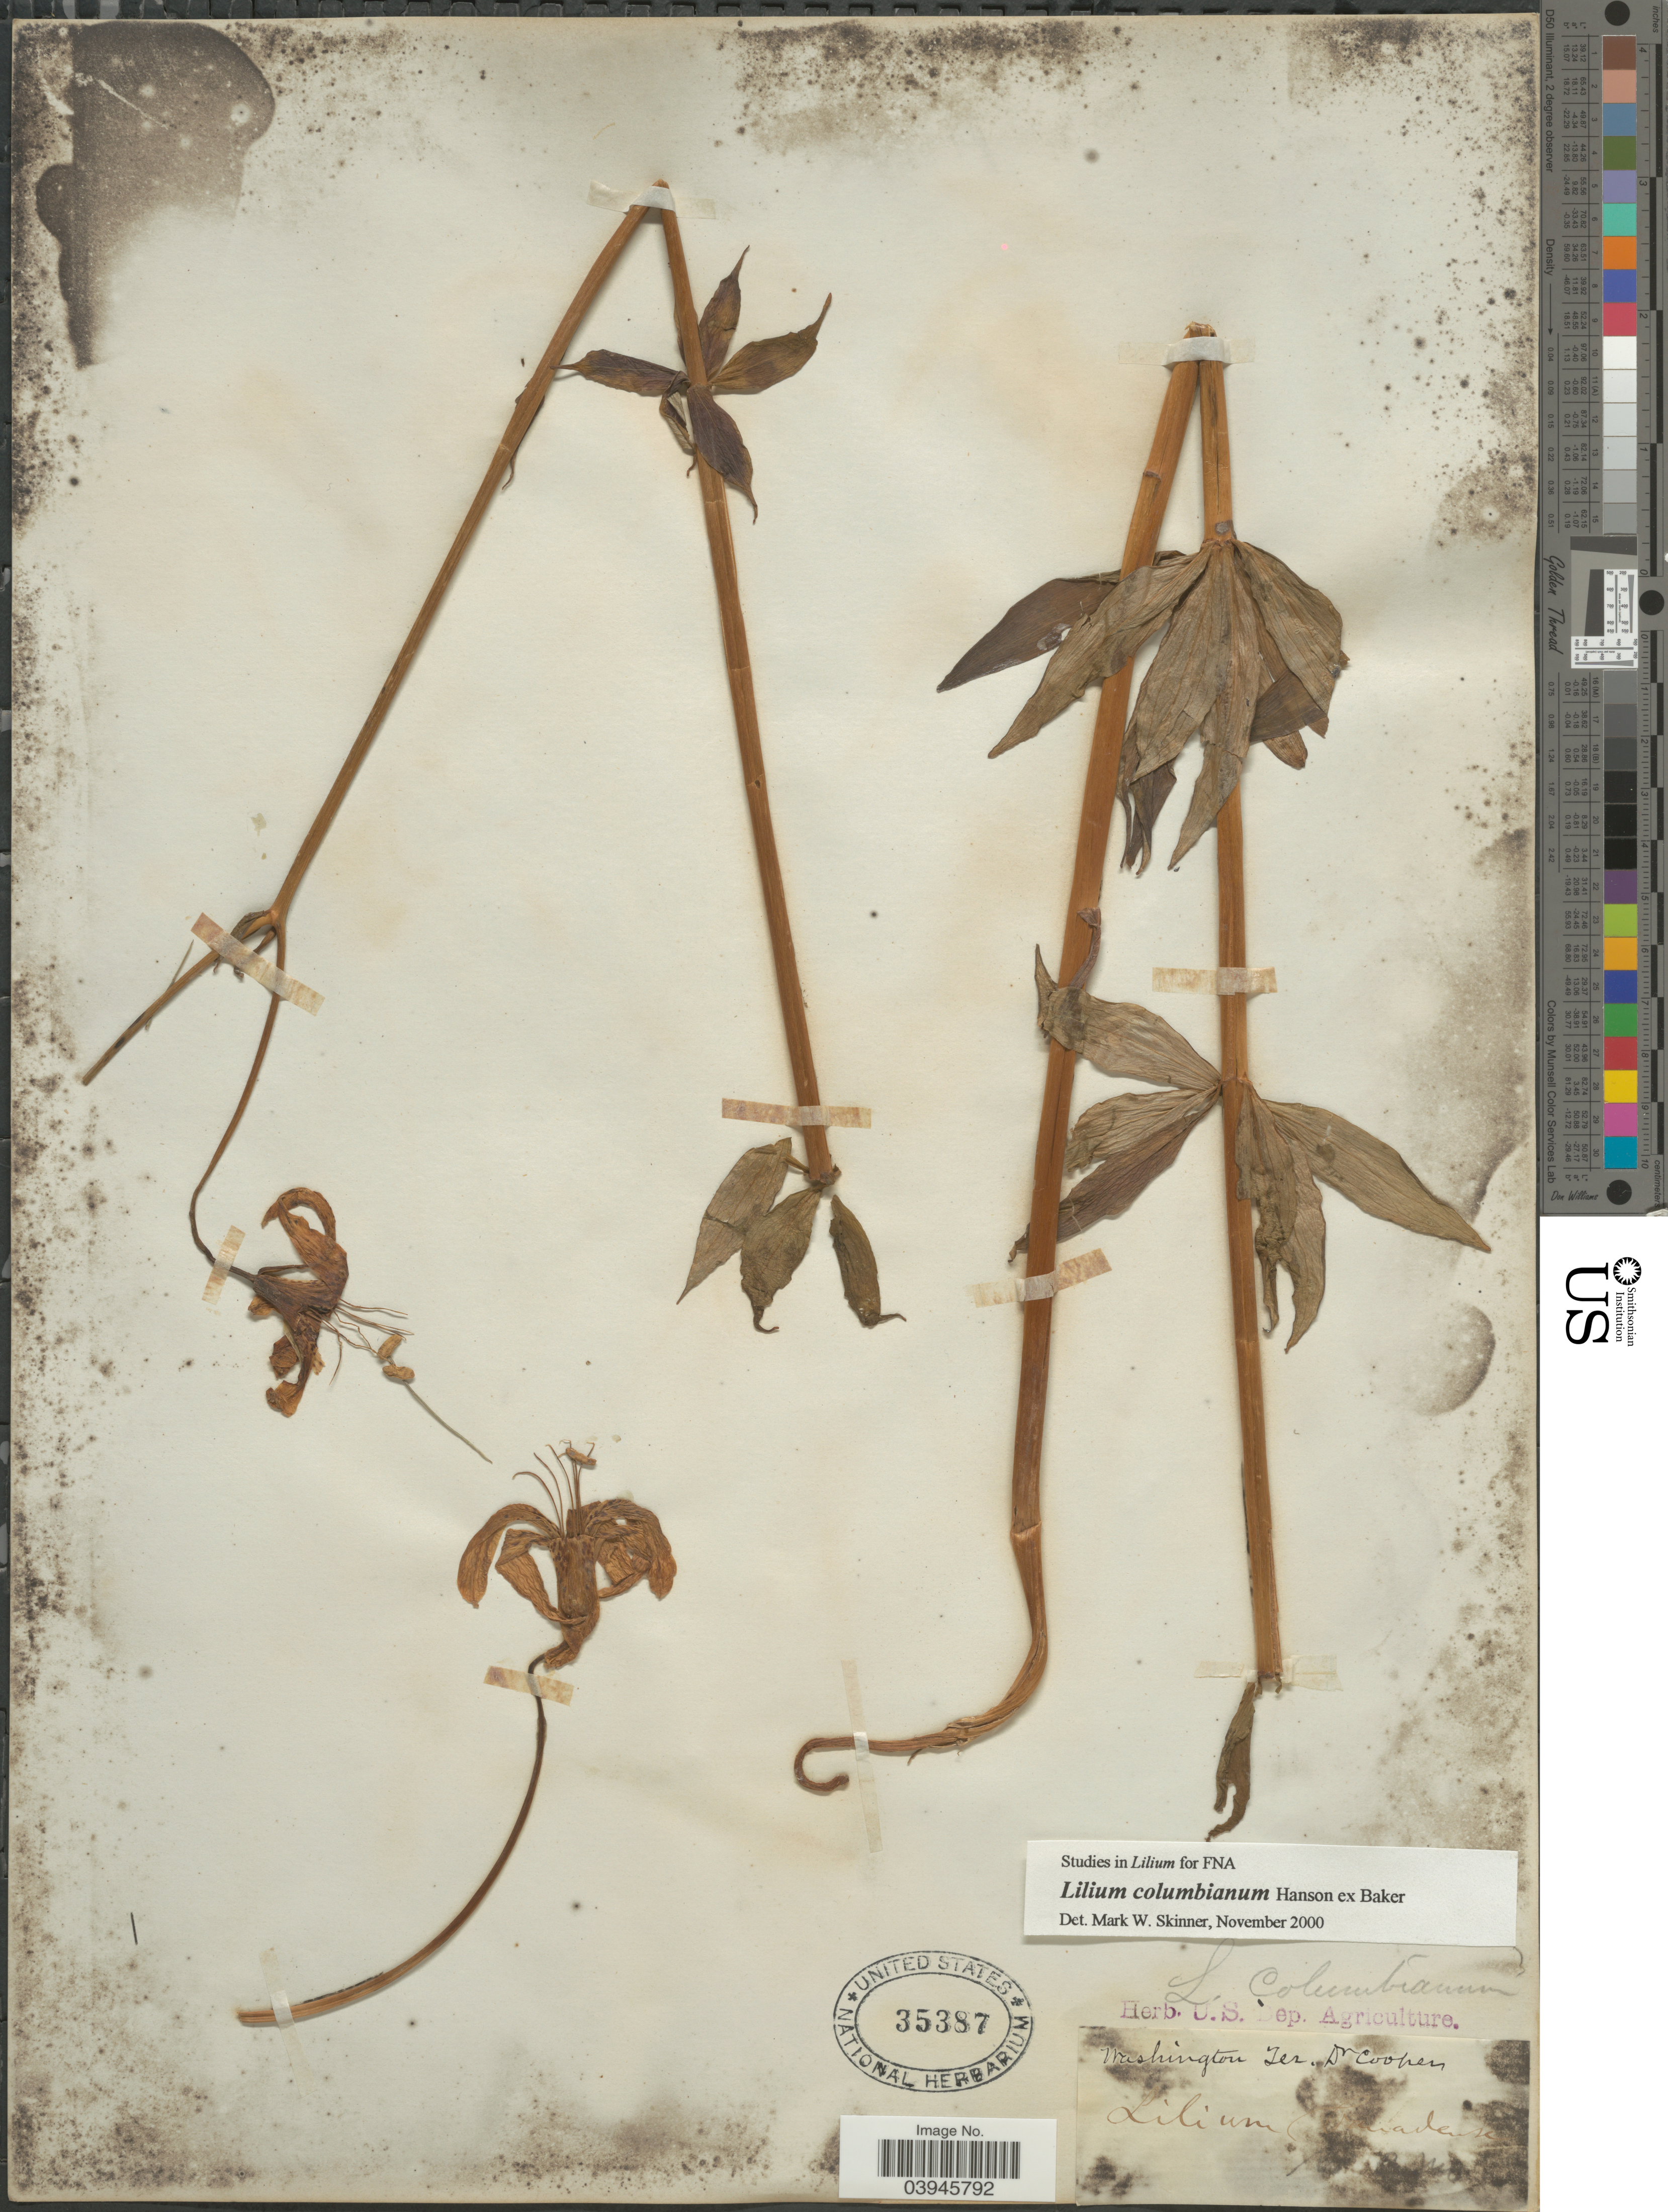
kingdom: Plantae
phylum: Tracheophyta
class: Liliopsida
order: Liliales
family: Liliaceae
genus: Lilium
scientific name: Lilium columbianum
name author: Leichtlin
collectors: Dr. Cooper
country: United States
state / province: Washington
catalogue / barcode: US 35387